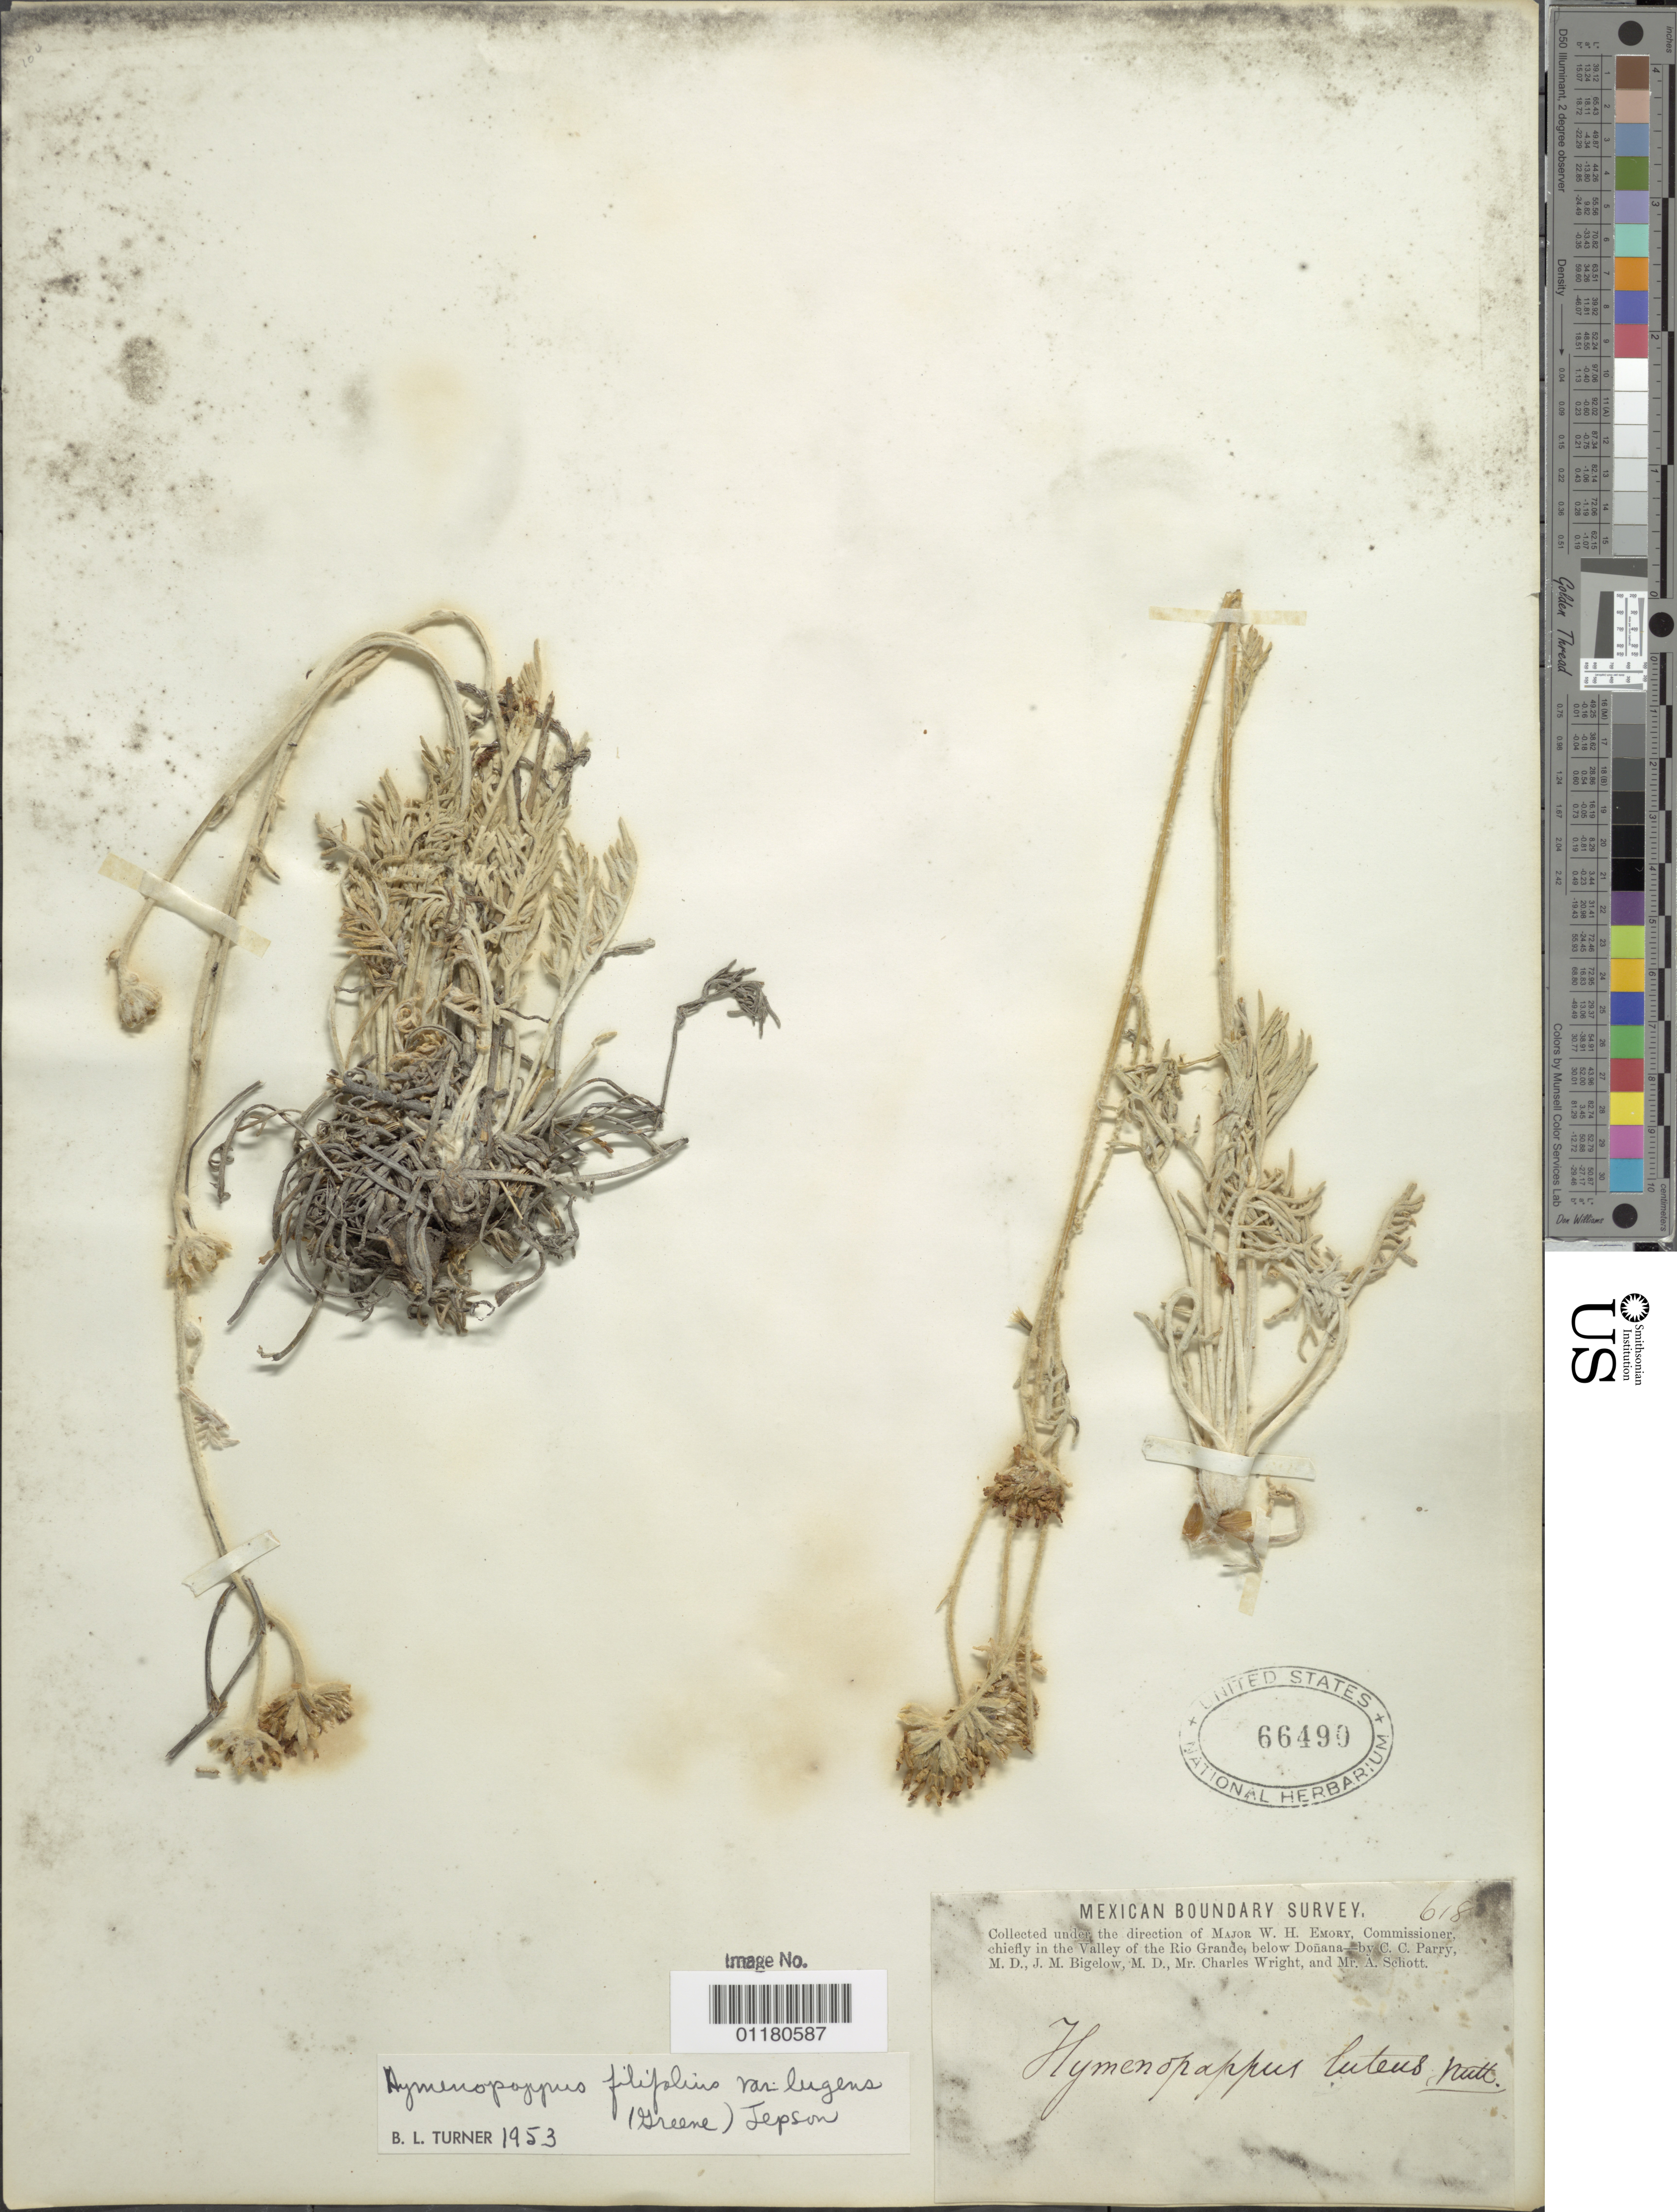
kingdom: Plantae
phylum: Tracheophyta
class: Magnoliopsida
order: Asterales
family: Asteraceae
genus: Hymenopappus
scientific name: Hymenopappus filifolius var. lugens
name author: (Greene) Jeps.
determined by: Turner, B. L.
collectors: C. C. Parry, J. M. Bigelow, C. Wright & A. Schott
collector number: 618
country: United States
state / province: Texas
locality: in the Valley of the Rio Grande, below Donana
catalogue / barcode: US 66490